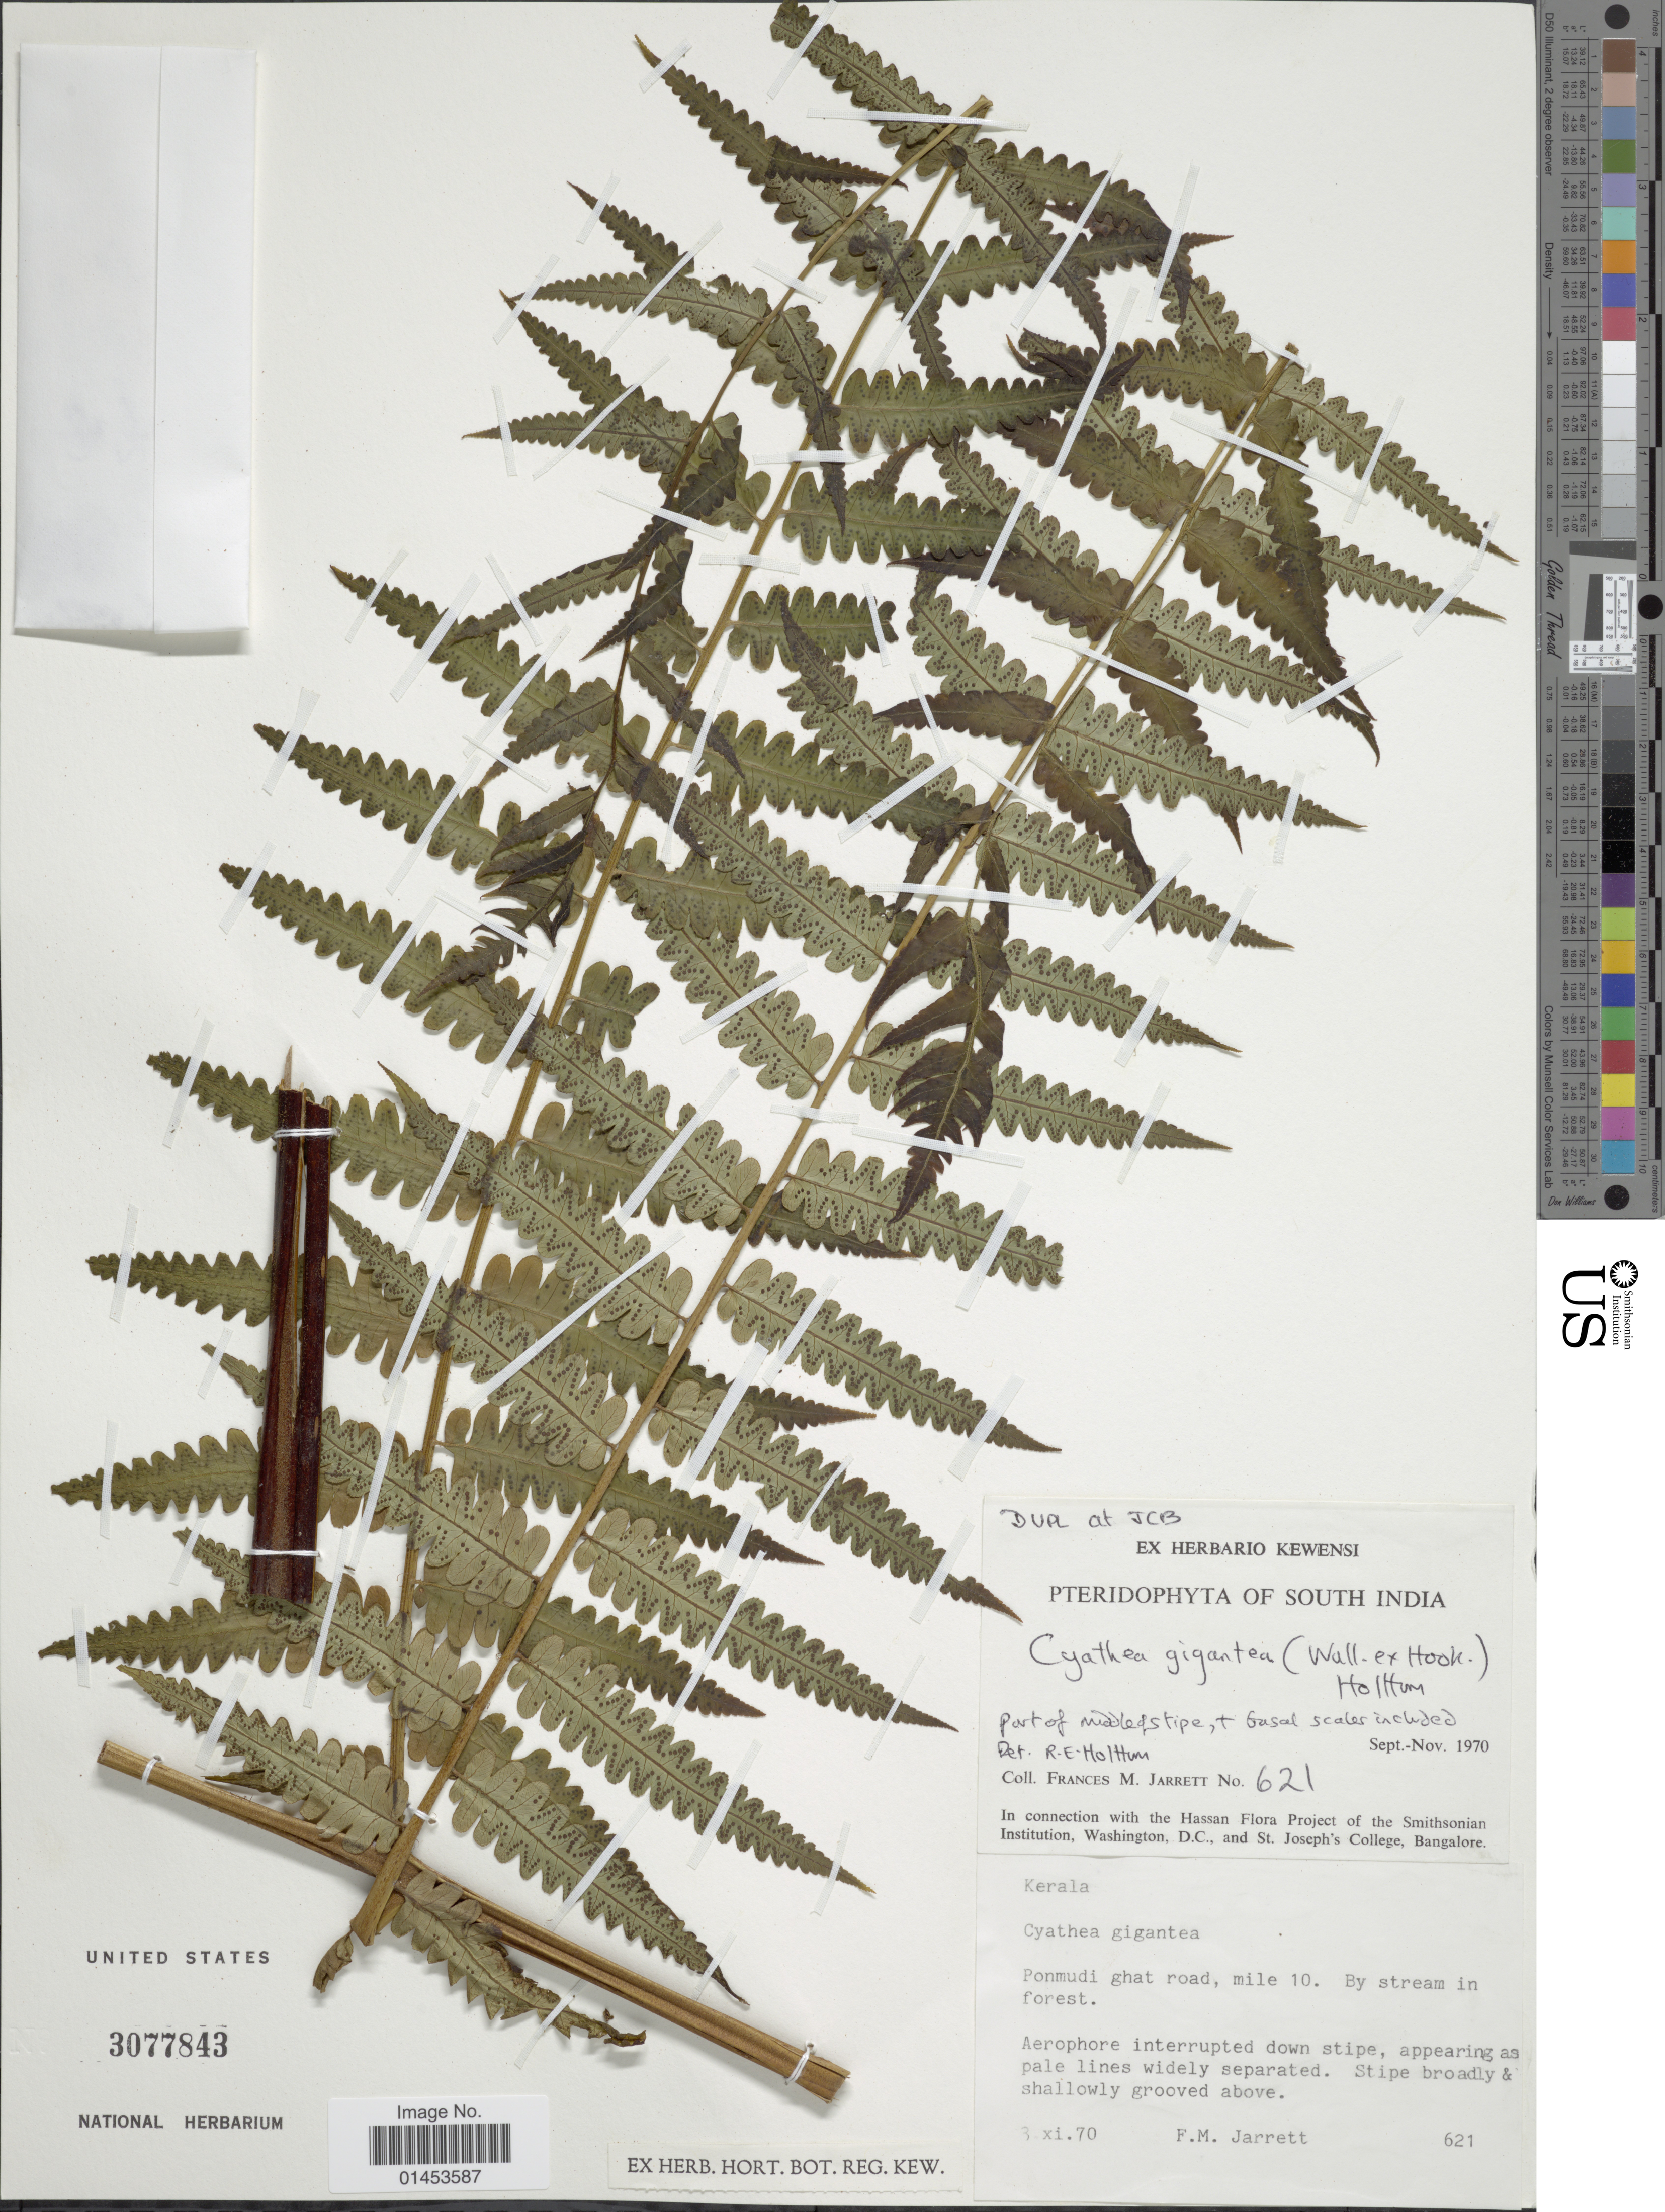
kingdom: Plantae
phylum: Tracheophyta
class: Polypodiopsida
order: Cyatheales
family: Cyatheaceae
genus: Cyathea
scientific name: Cyathea gigantea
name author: (Wall. ex Hook.) Holttum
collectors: F. M. Jarrett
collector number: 621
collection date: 1970-11-08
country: India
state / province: Kerala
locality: Ponmudi ghat road, mile 10, by stream in forest, South India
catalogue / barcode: US 3077843